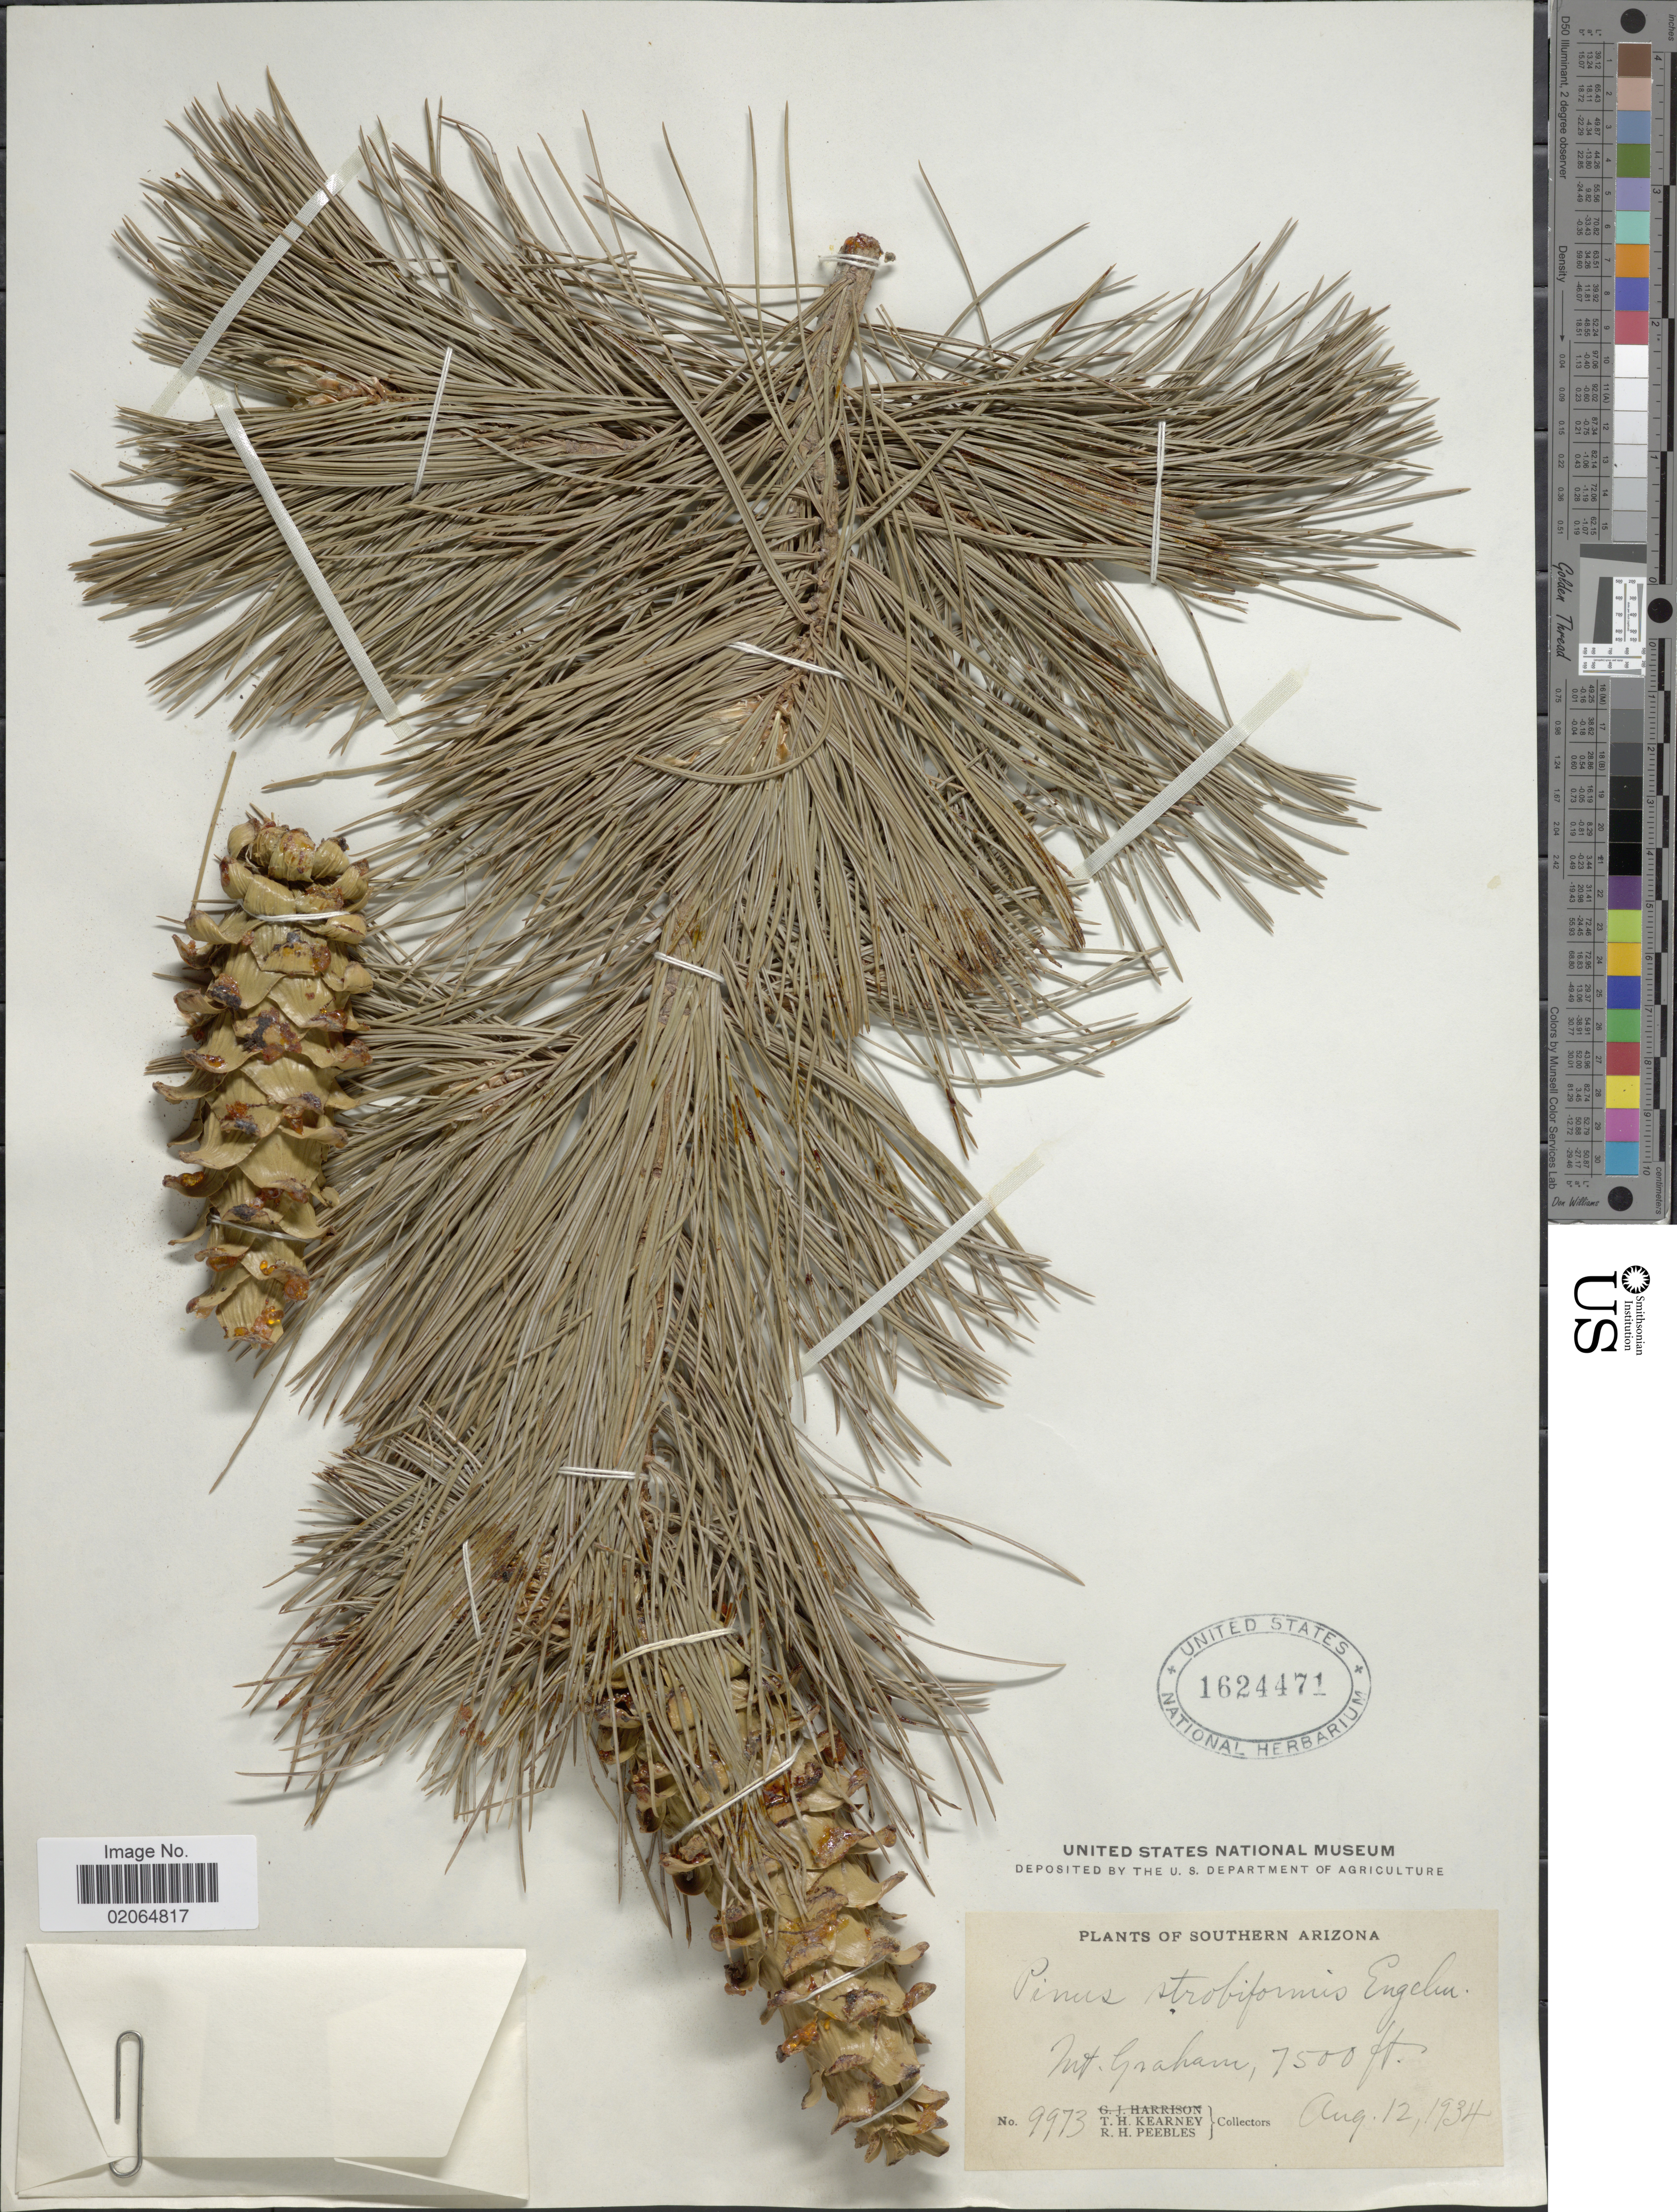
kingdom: Plantae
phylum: Tracheophyta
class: Pinopsida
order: Pinales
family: Pinaceae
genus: Pinus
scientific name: Pinus strobiformis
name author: Engelm.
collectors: T. H. Kearney & R. H. Peebles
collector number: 9973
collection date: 1934-08-12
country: United States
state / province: Arizona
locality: Southern Arizona, Mt. Graham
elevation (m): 2286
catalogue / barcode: US 1624471